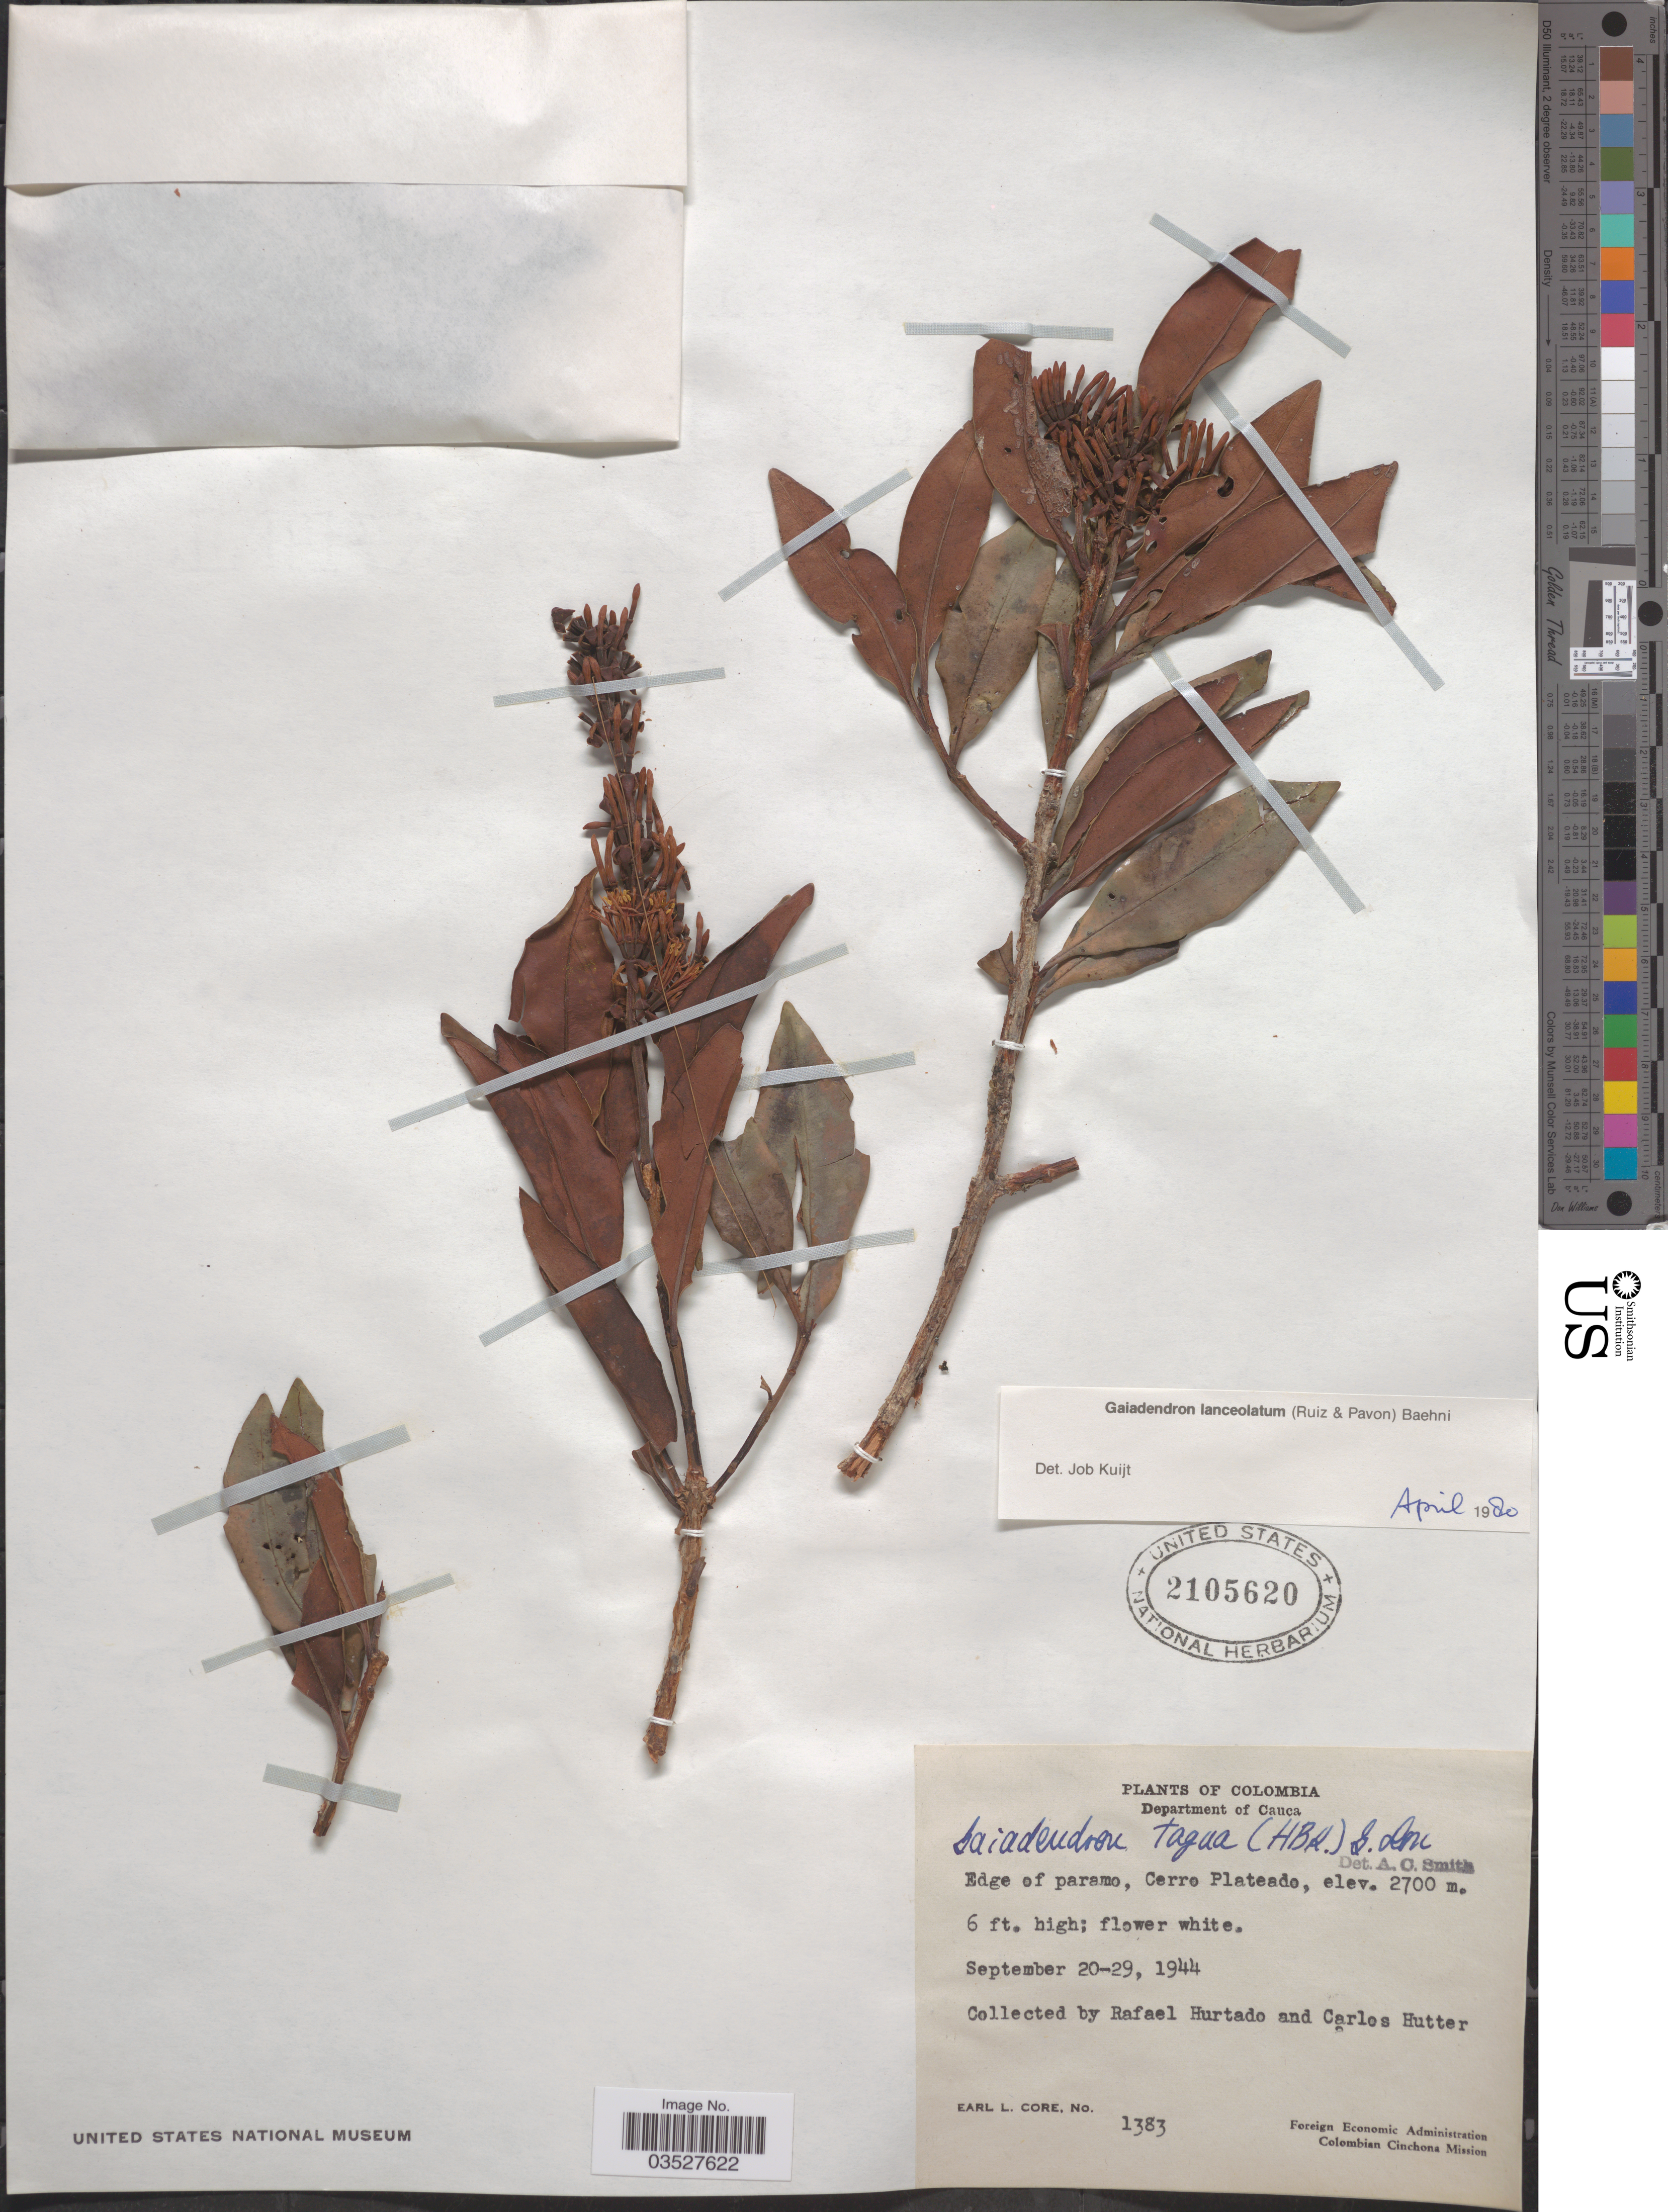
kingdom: Plantae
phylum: Tracheophyta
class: Magnoliopsida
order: Santalales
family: Loranthaceae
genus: Gaiadendron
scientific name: Gaiadendron punctatum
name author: (Ruiz & Pav.) G. Don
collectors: R. Hurtado, C. Hutter & E. Core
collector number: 1383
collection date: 1944-09-20/1944-09-29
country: Colombia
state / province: Cauca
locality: Department of Cauca. Edge of paramo, Cerro Plateado.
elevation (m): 2700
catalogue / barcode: US 2105620